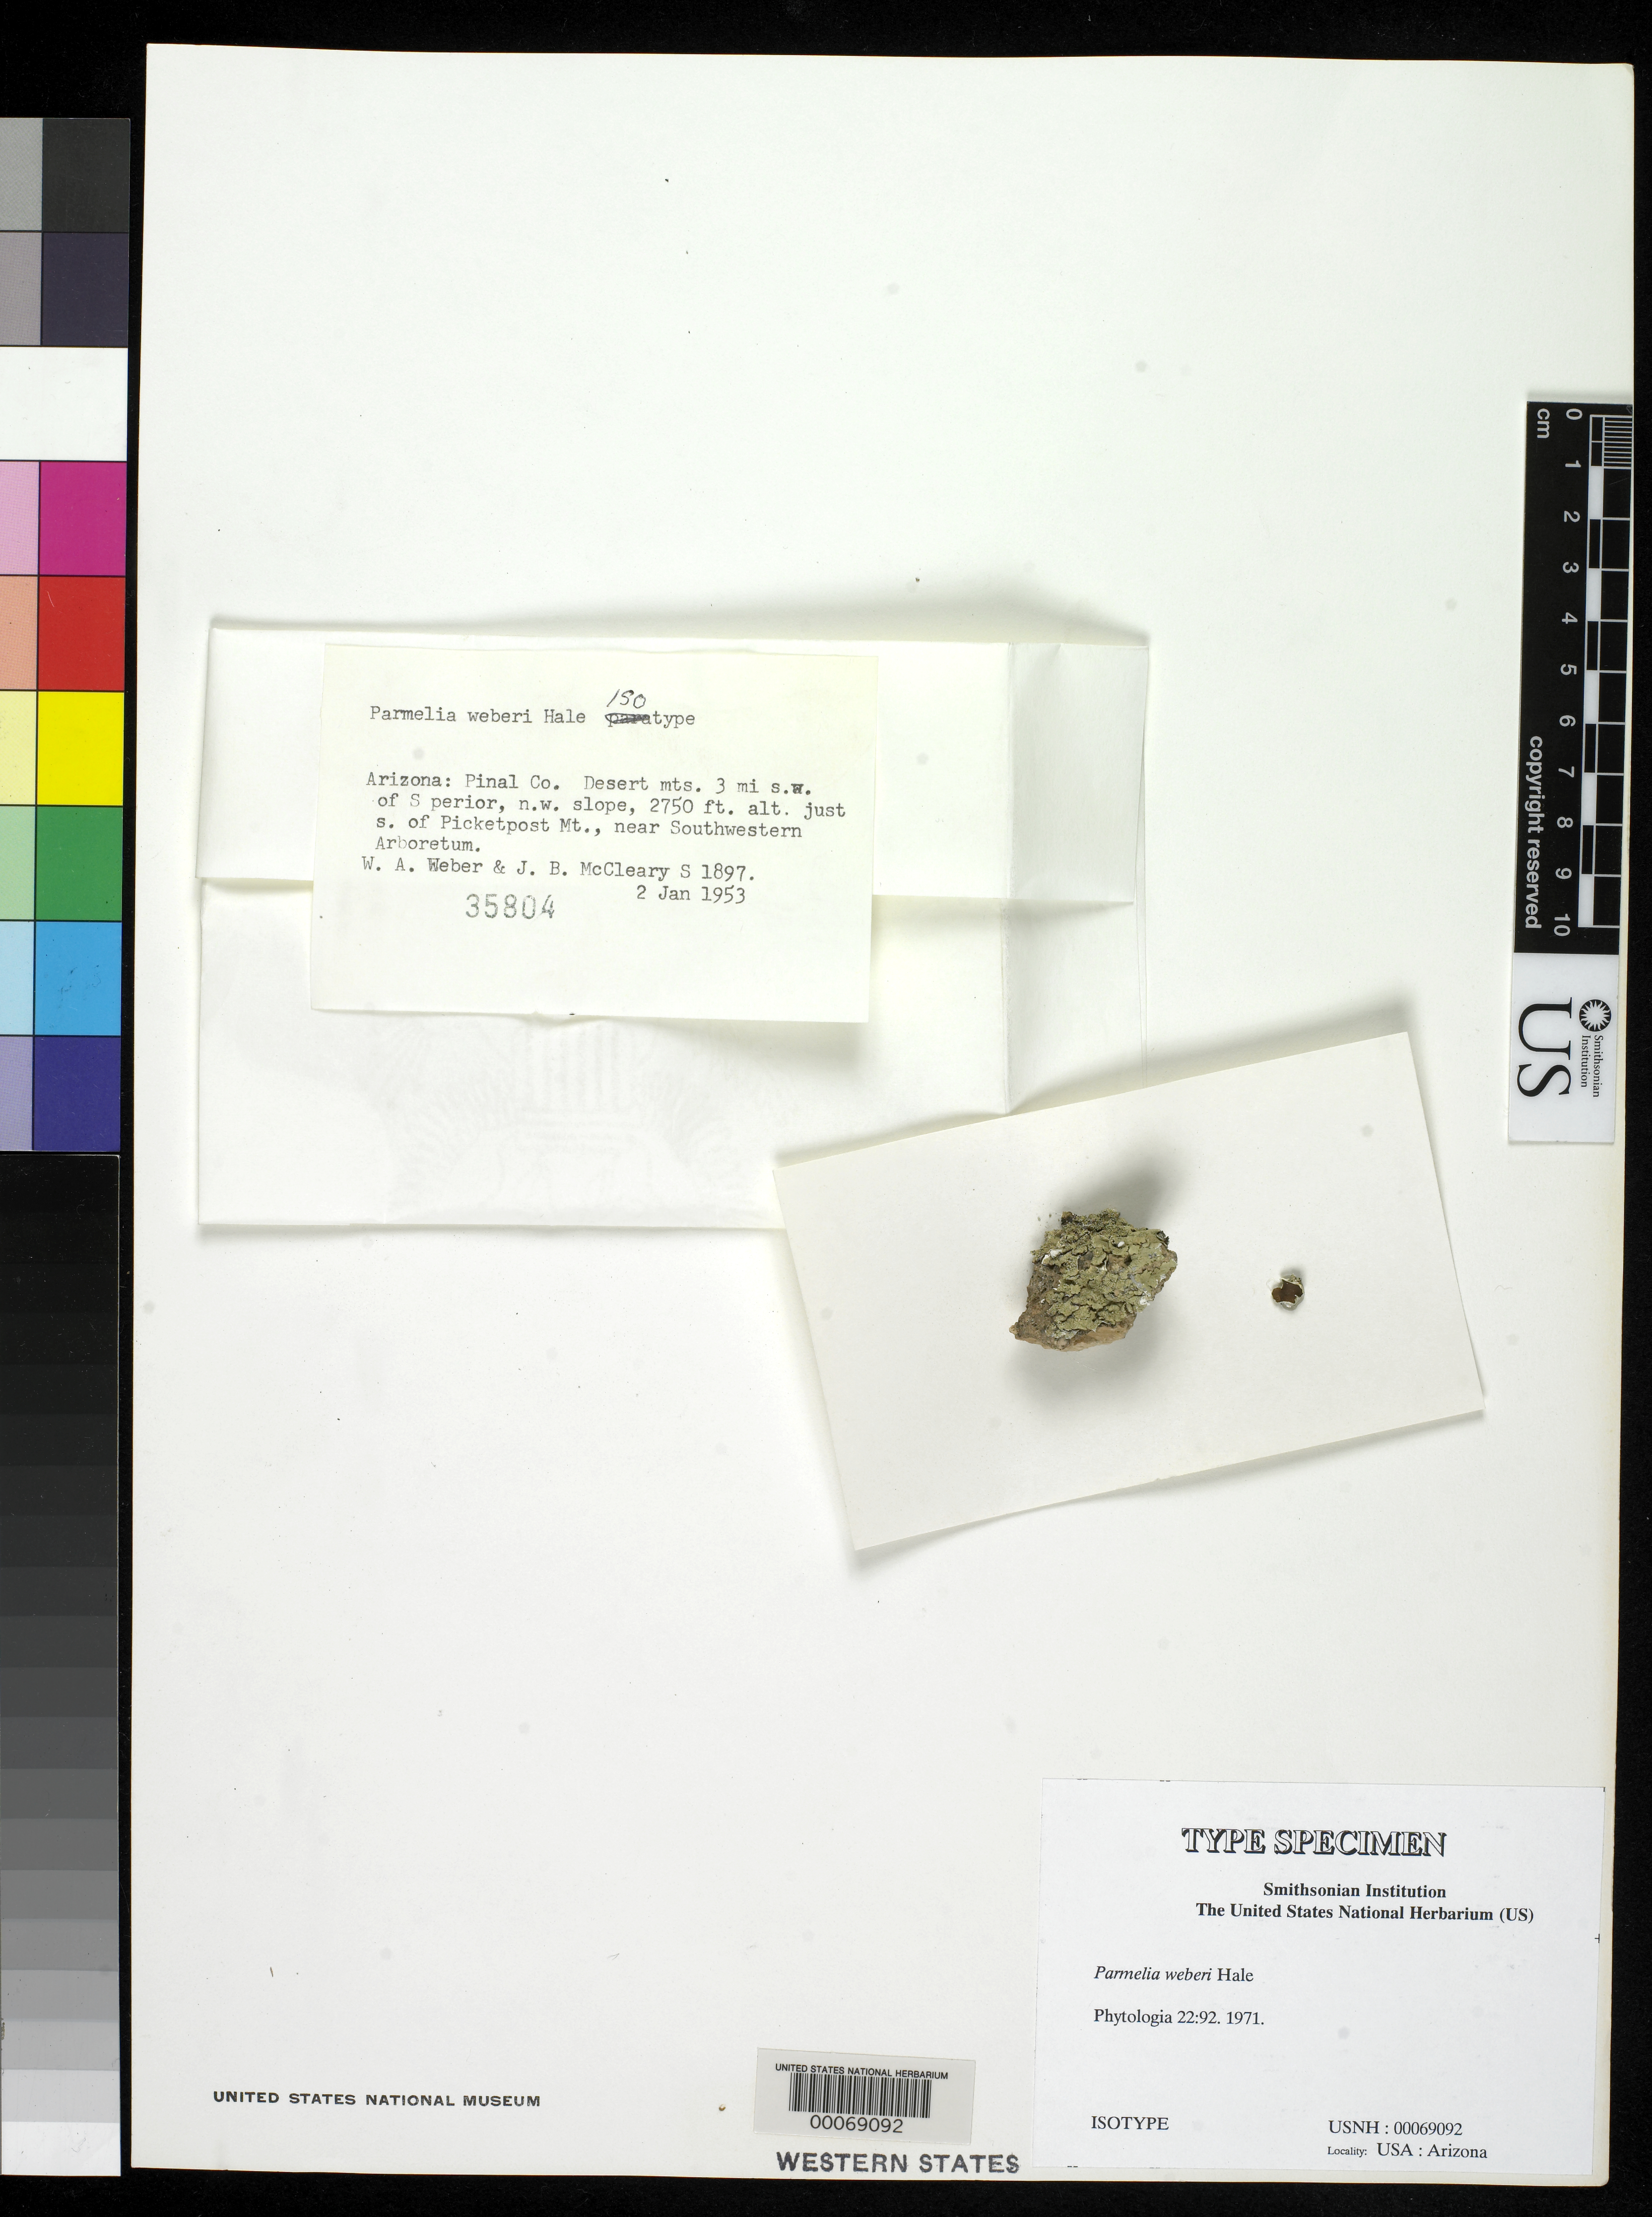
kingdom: Fungi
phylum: Ascomycota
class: Lecanoromycetes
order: Lecanorales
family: Parmeliaceae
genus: Parmelia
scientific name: Parmelia weberi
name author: Hale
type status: Isotype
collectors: W. A. Weber & J. McCleary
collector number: S1897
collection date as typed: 02 Jan 1953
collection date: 1953-01-02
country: United States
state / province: Arizona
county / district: Pinal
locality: Desert Mts. [?], 3 mi SW of Superior, NW slope, just S of Picketpost Mt., near Southwestern Arboretum [?]; alt. 2750 ft.